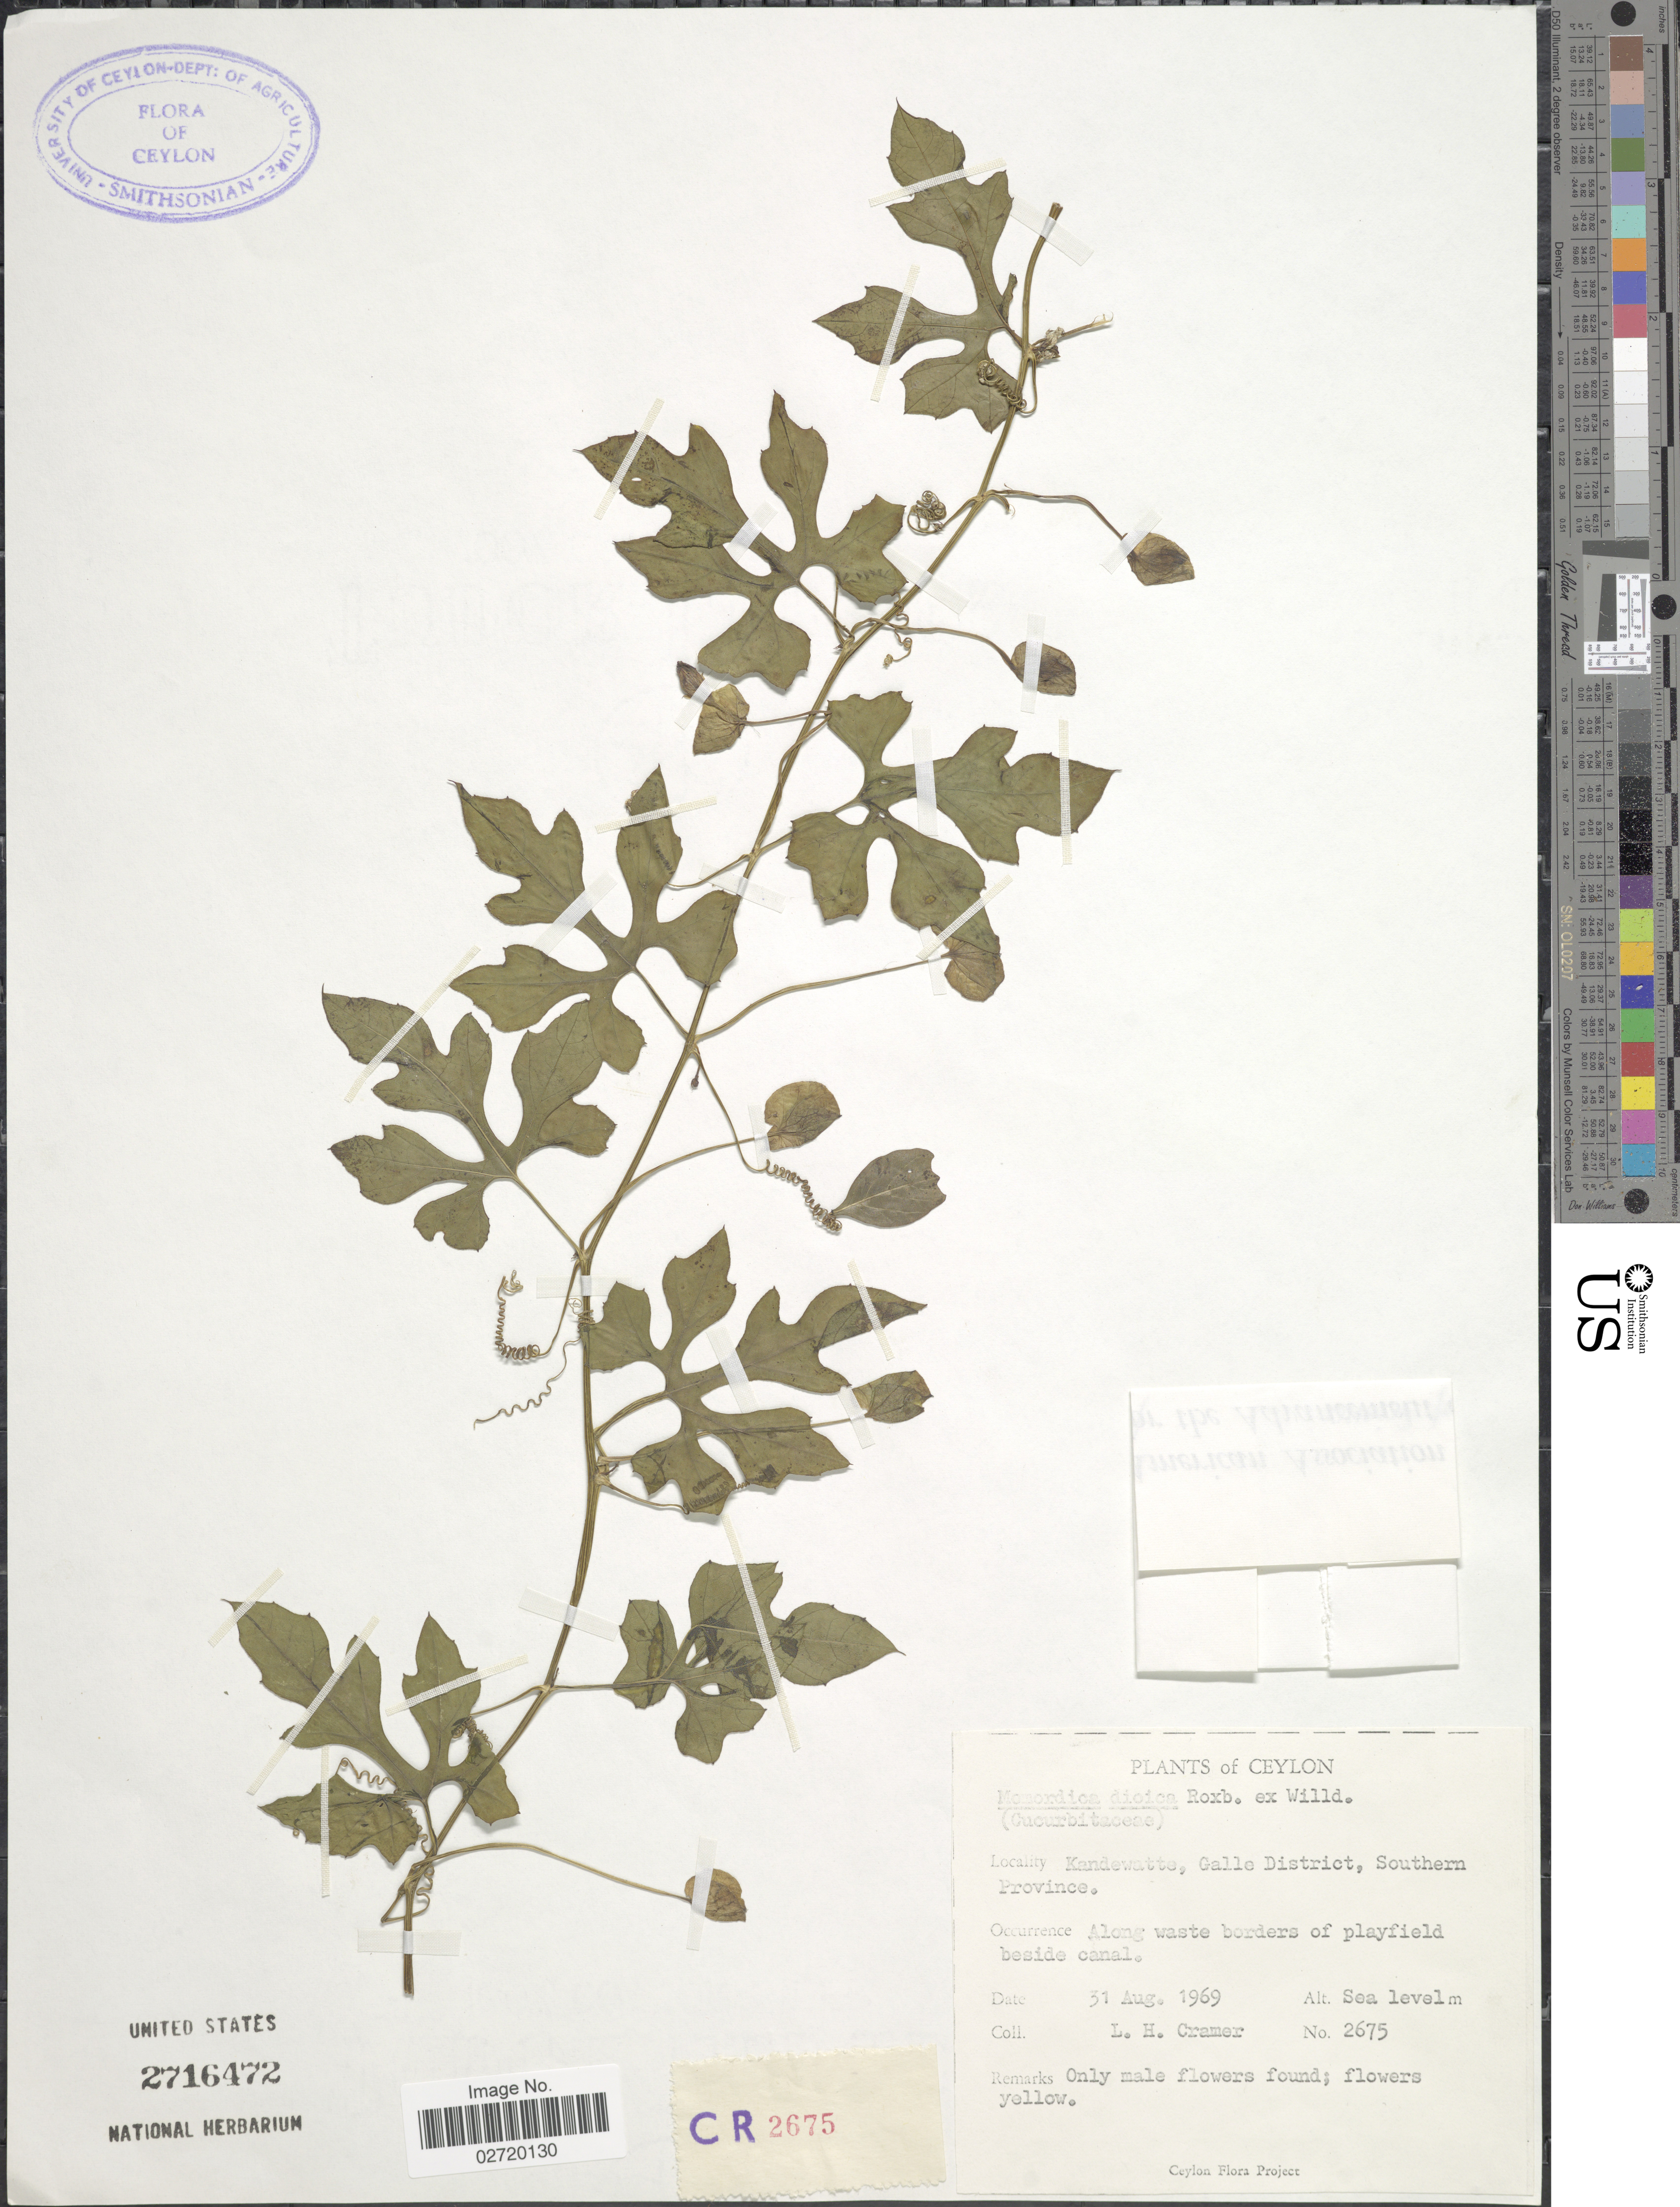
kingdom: Plantae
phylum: Tracheophyta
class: Magnoliopsida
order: Cucurbitales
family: Cucurbitaceae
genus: Momordica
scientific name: Momordica dioica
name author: Roxb. ex Willd.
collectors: L. H. Cramer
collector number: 2675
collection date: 1969-08-31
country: Sri Lanka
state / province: Southern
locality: Ceylon, Kandewatte, Galle District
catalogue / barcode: US 2716472